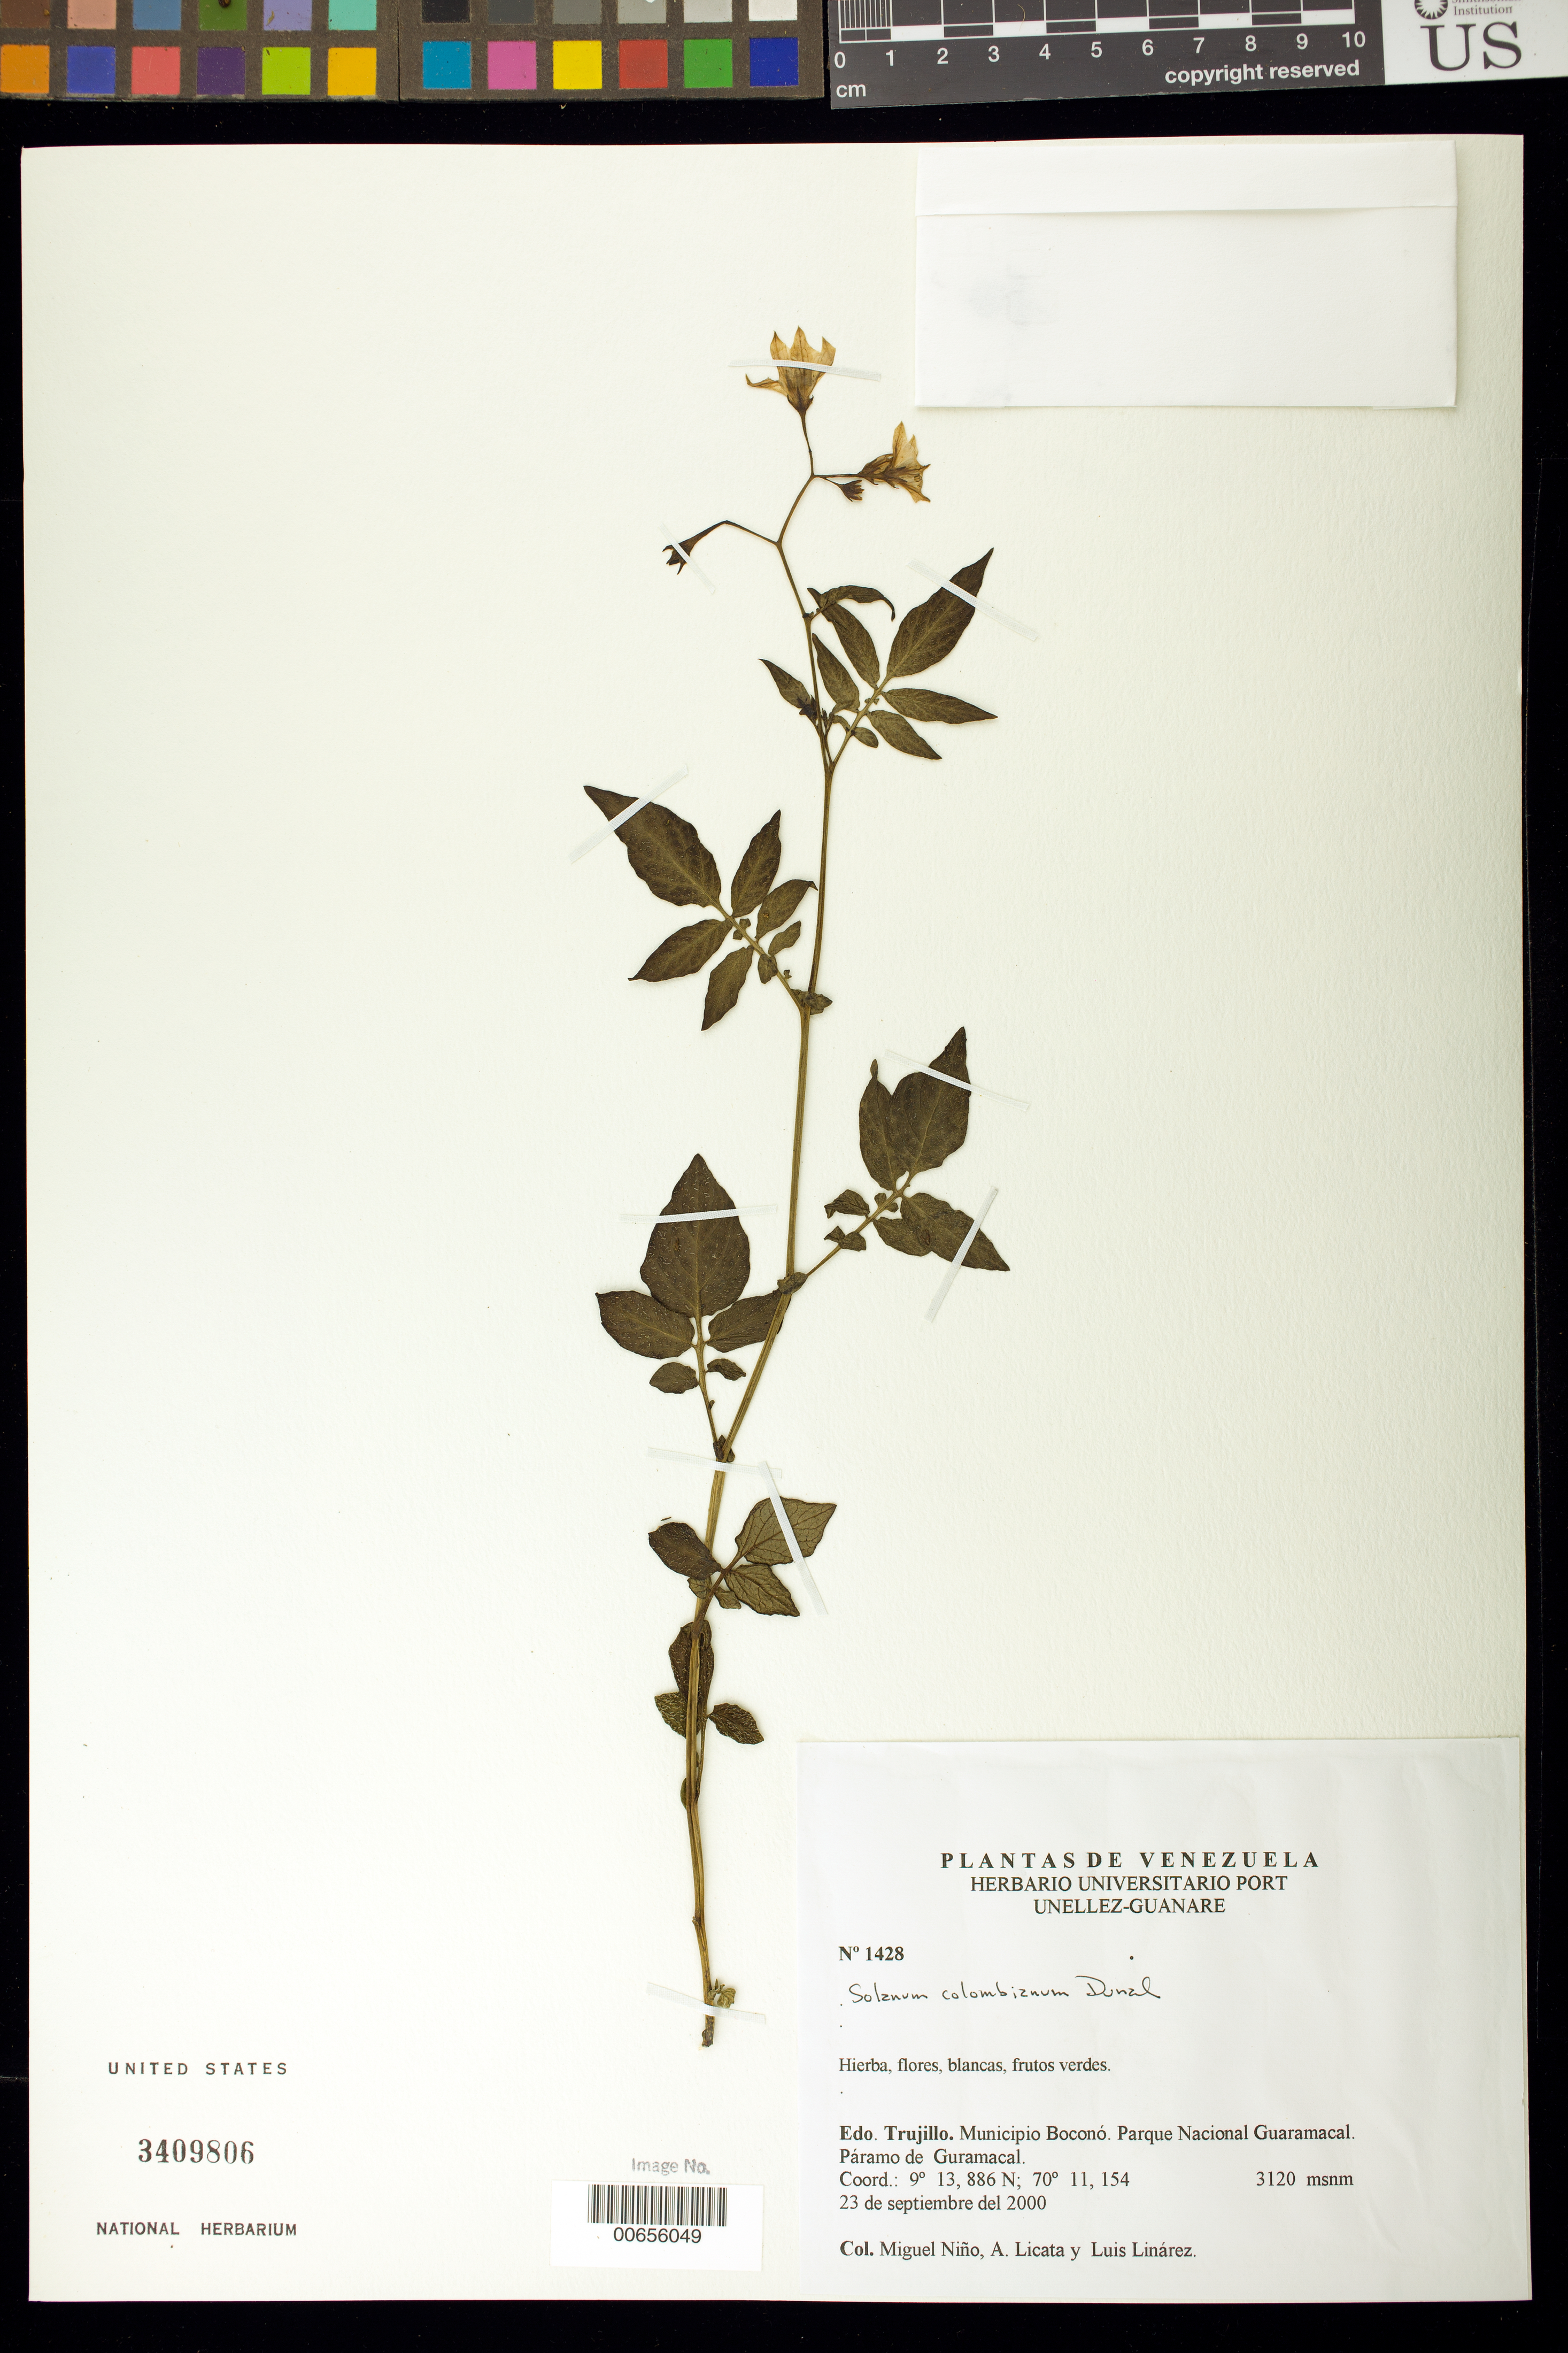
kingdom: Plantae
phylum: Tracheophyta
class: Magnoliopsida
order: Solanales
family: Solanaceae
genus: Solanum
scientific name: Solanum colombianum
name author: Dunal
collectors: S. M. Niño, A. Licata & L. Linárez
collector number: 1428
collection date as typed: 23 Sep 2000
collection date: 2000-09-23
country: Venezuela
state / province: Trujillo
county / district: Boconó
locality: Parque Nacional Guaramacal, Páramo de Guaramacal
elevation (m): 3120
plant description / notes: PORT, US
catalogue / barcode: US 3409806